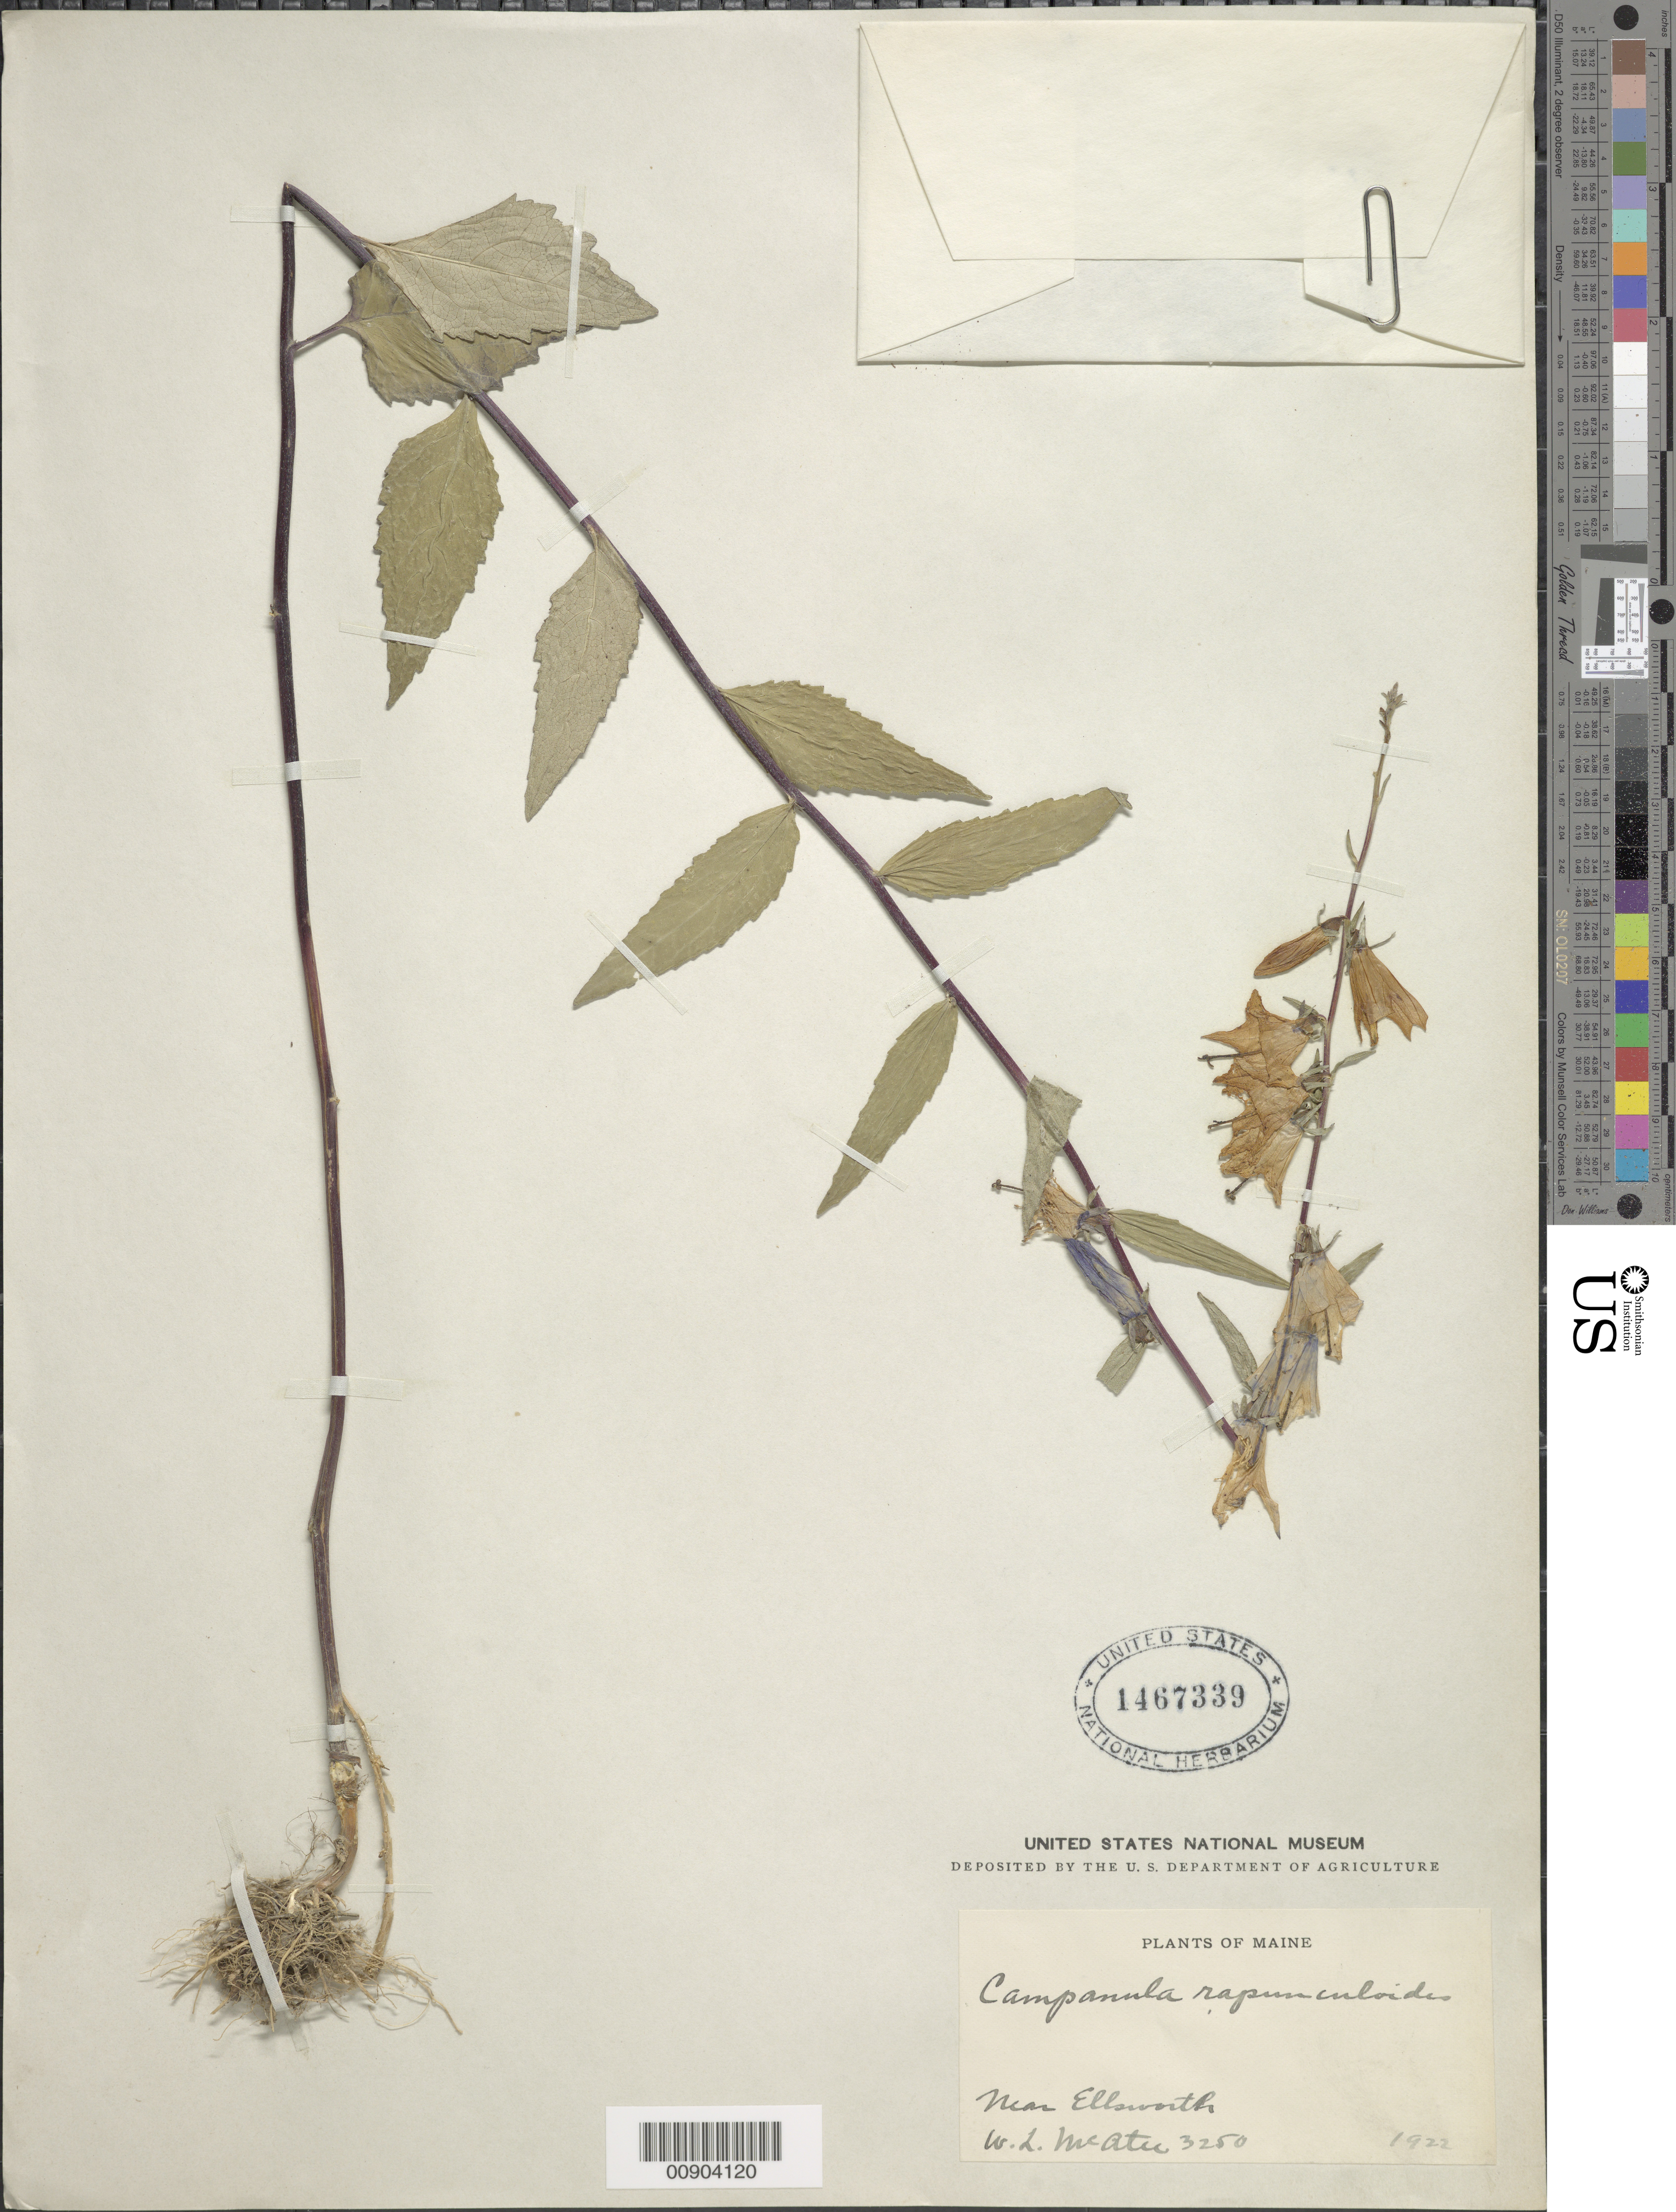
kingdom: Plantae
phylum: Tracheophyta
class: Magnoliopsida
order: Asterales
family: Campanulaceae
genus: Campanula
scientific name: Campanula rapunculoides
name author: L.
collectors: W. McAtee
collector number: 3250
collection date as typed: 1922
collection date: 1922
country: United States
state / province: Maine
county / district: Hancock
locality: Near Ellsworth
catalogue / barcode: US 1467339